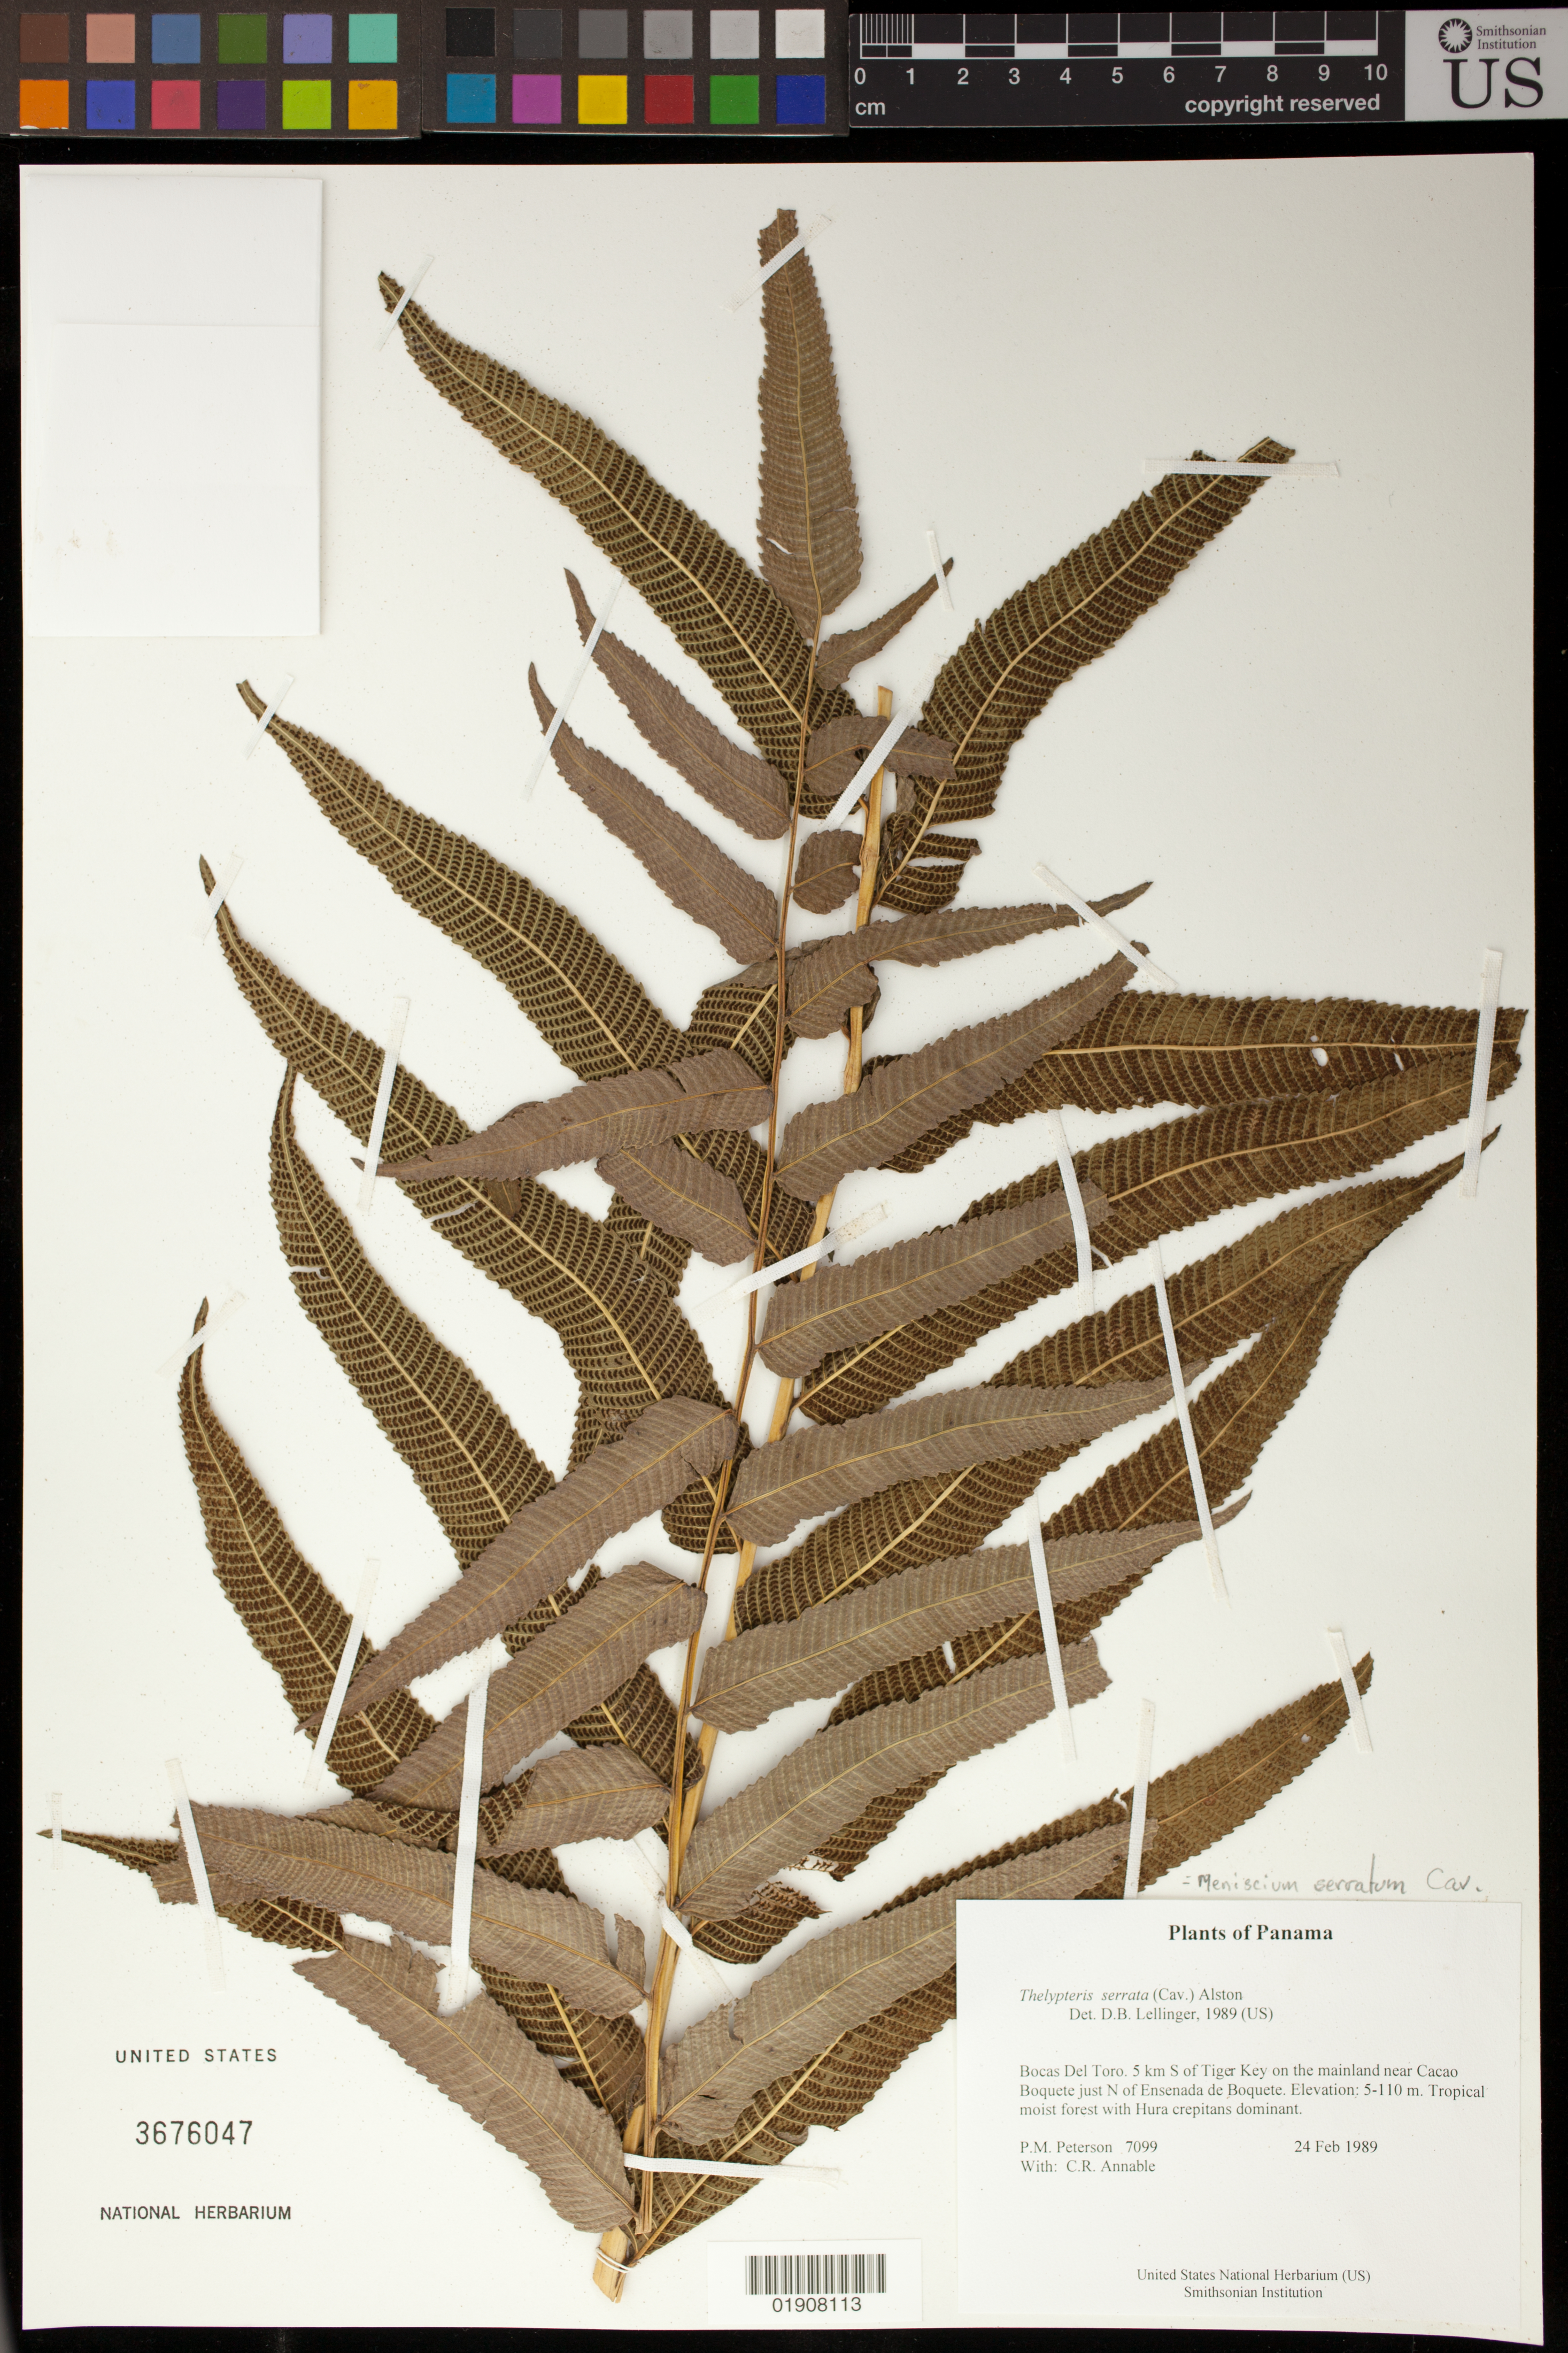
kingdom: Plantae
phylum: Tracheophyta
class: Polypodiopsida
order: Polypodiales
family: Thelypteridaceae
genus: Meniscium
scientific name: Meniscium serratum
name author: Cav.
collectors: P. M. Peterson & C. R. Annable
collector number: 7099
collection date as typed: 24 Feb 1989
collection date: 1989-02-24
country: Panama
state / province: Bocas del Toro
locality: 5 km S of Tiger Key on the mainland near Cacao Boquete just N of Ensenada de Boquete.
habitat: Tropical moist forest with Hura crepitans dominant.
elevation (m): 5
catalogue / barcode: US 3676047